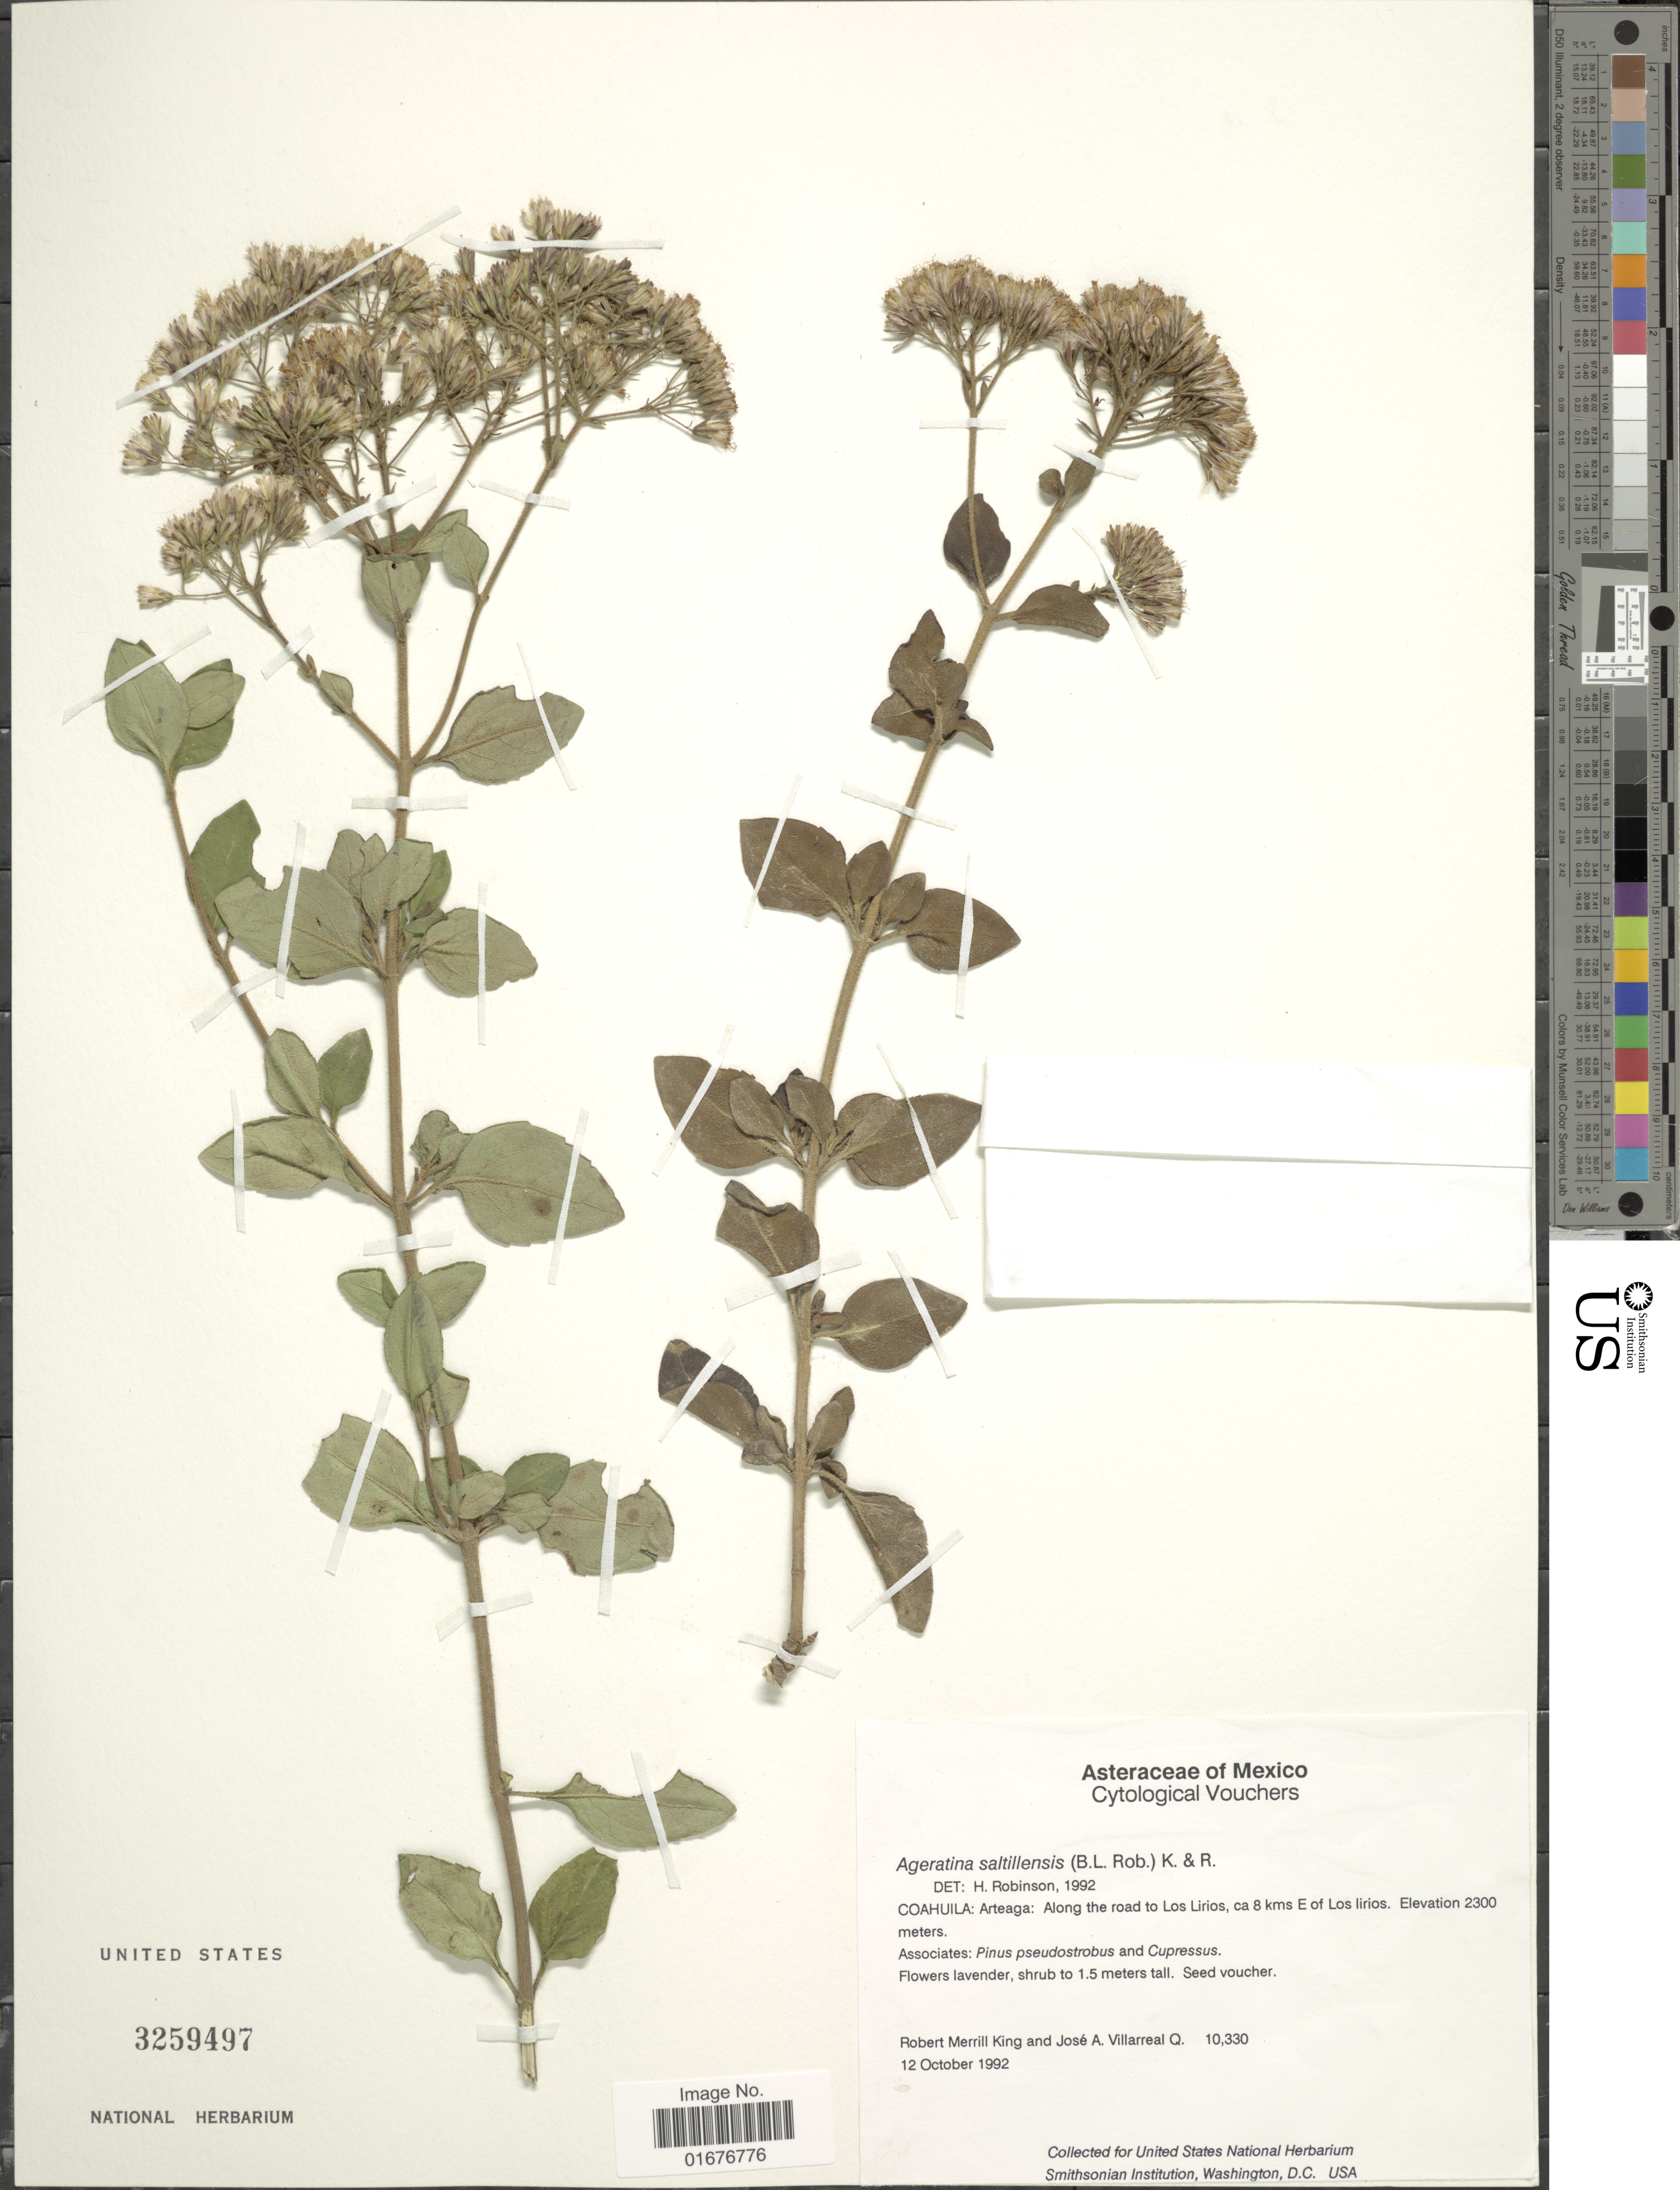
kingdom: Plantae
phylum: Tracheophyta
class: Magnoliopsida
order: Asterales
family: Asteraceae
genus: Ageratina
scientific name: Ageratina saltillensis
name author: (B.L. Rob.) R.M. King & H. Rob.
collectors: R. M. King & J. Villarreal-Quintanilla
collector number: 10330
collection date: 1992-10-12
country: Mexico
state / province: Coahuila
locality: Arteaga: along the road to Los Lirios, ca 8 kms E of Los Lirios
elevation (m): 2300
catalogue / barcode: US 3259497